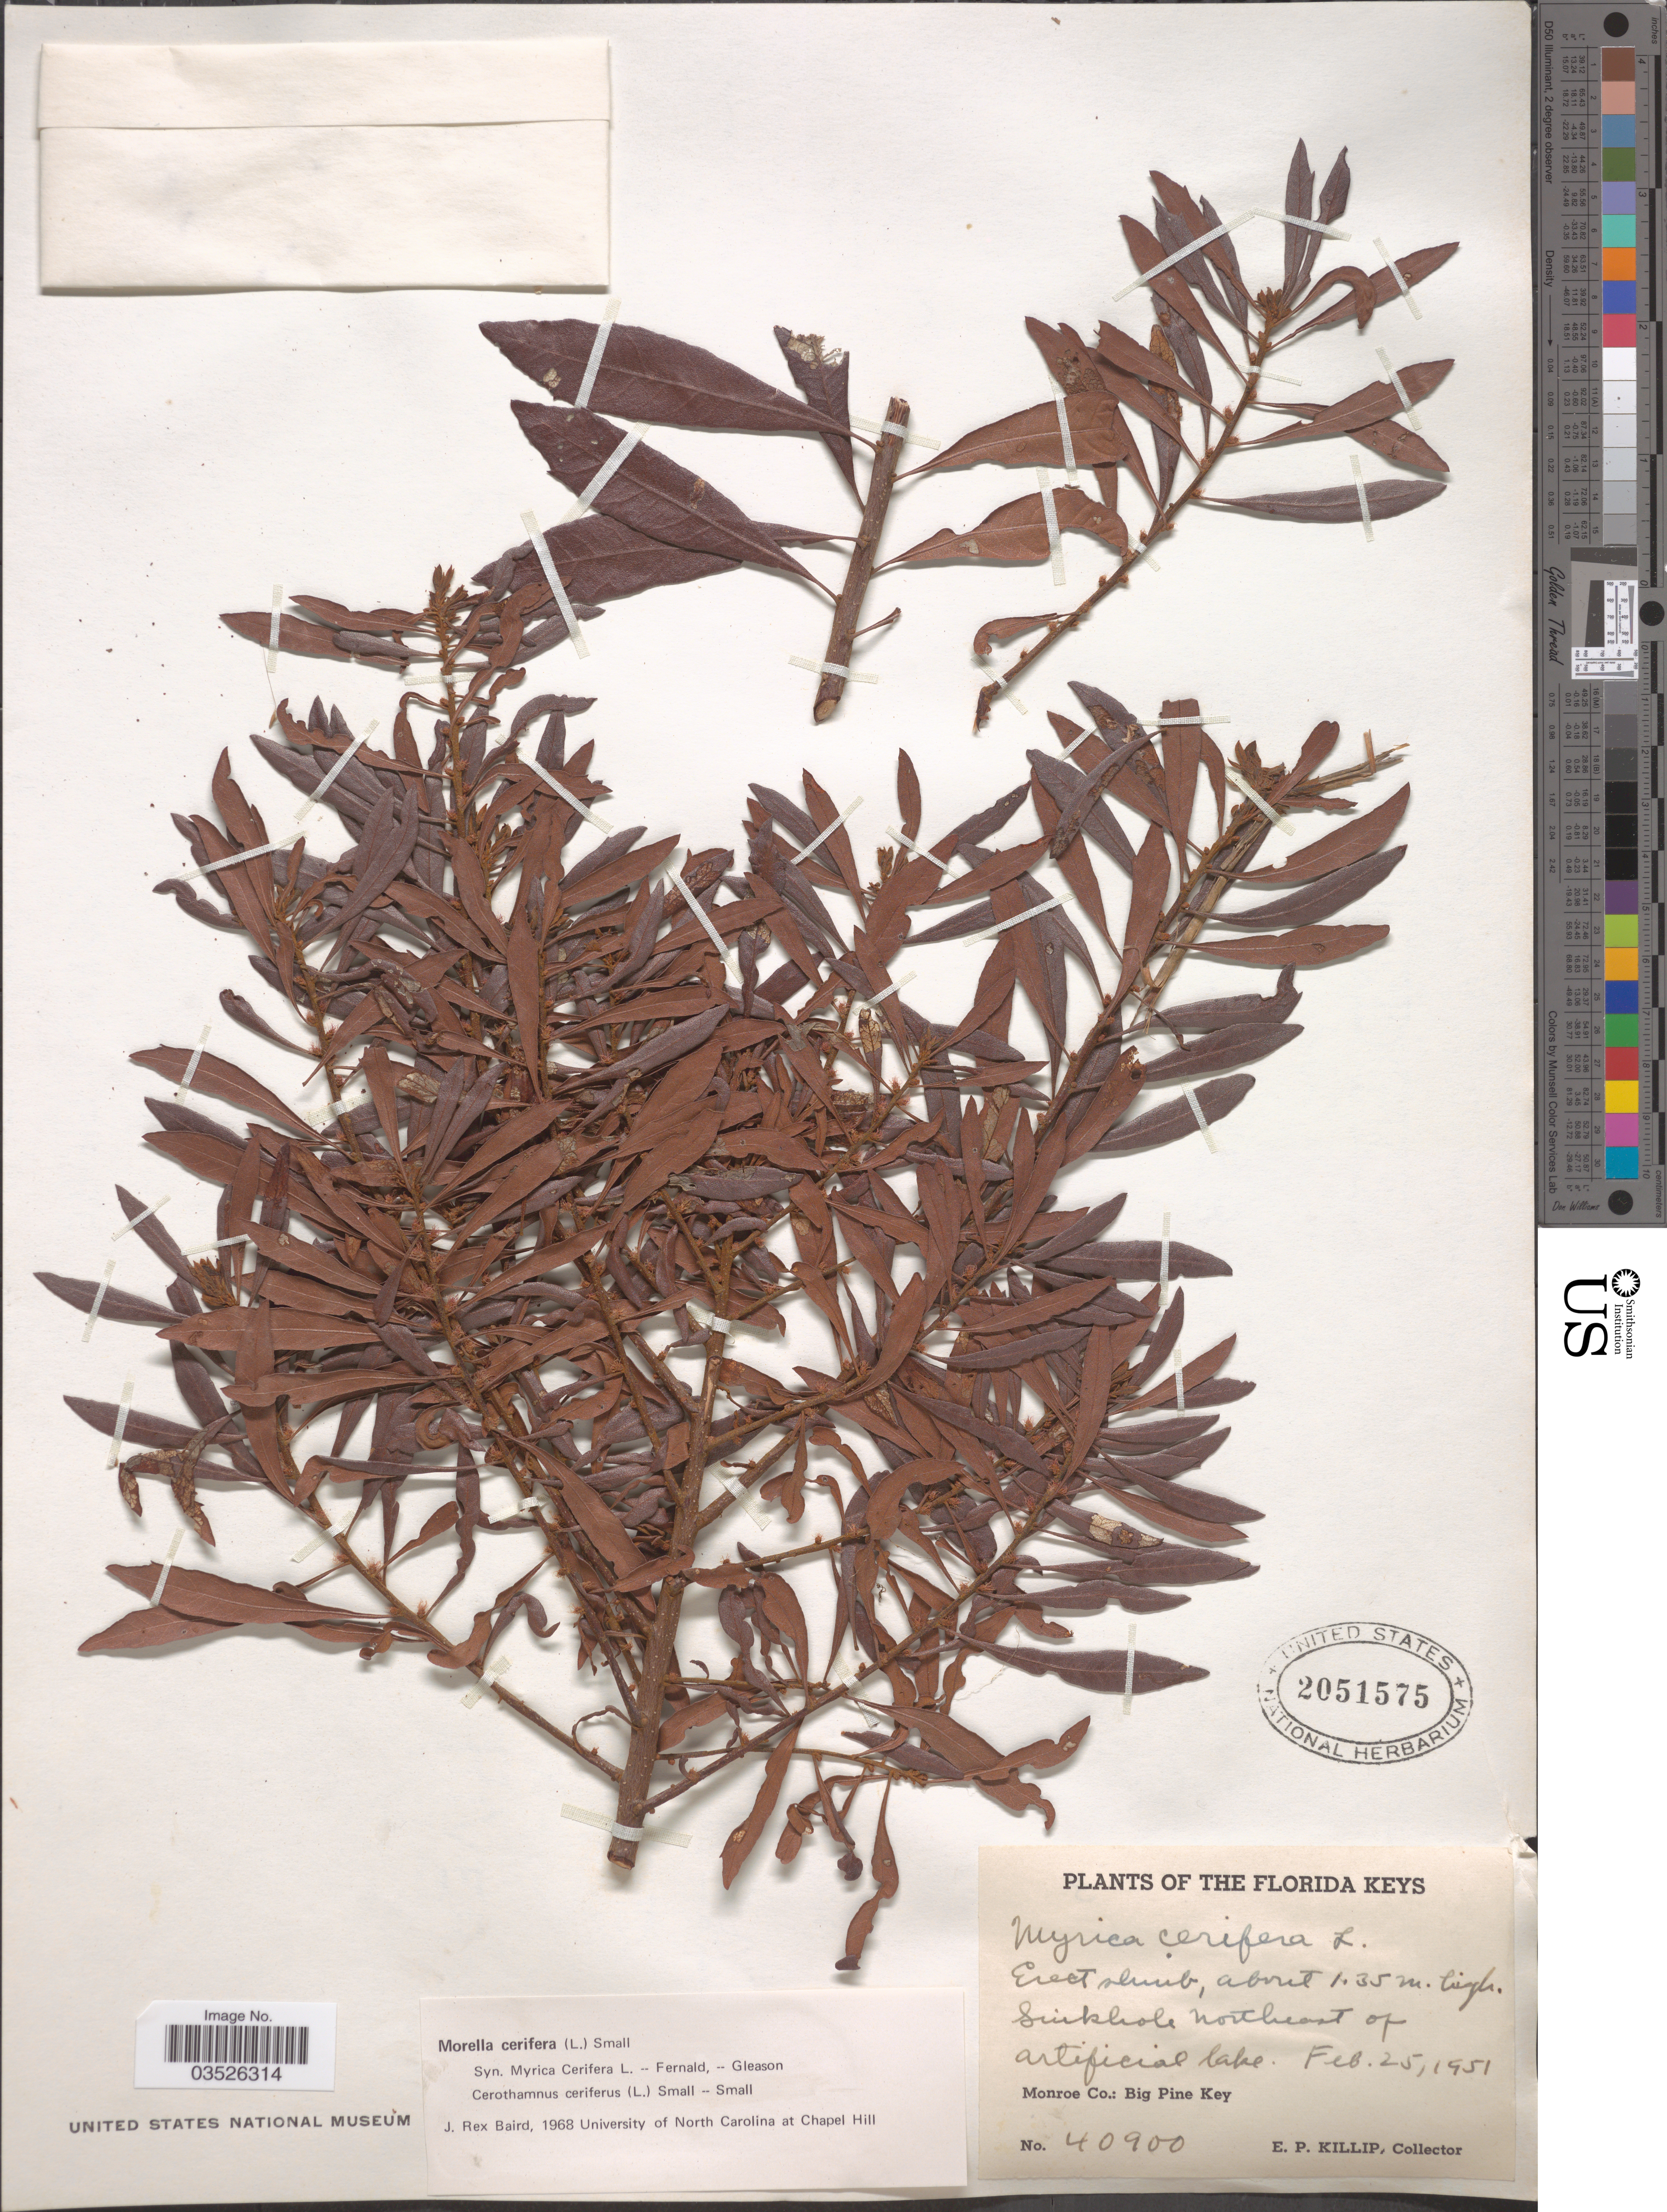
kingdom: Plantae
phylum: Tracheophyta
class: Magnoliopsida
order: Fagales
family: Myricaceae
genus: Morella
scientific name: Morella cerifera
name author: (L.) Small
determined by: Baird, James Rex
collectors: E. P. Killip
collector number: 40900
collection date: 1951-02-25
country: United States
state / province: Florida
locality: The Florida Keys. Sinkhole northeast of Artificial lake. Monroe Co.: Big Pine Key.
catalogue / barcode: US 2051575